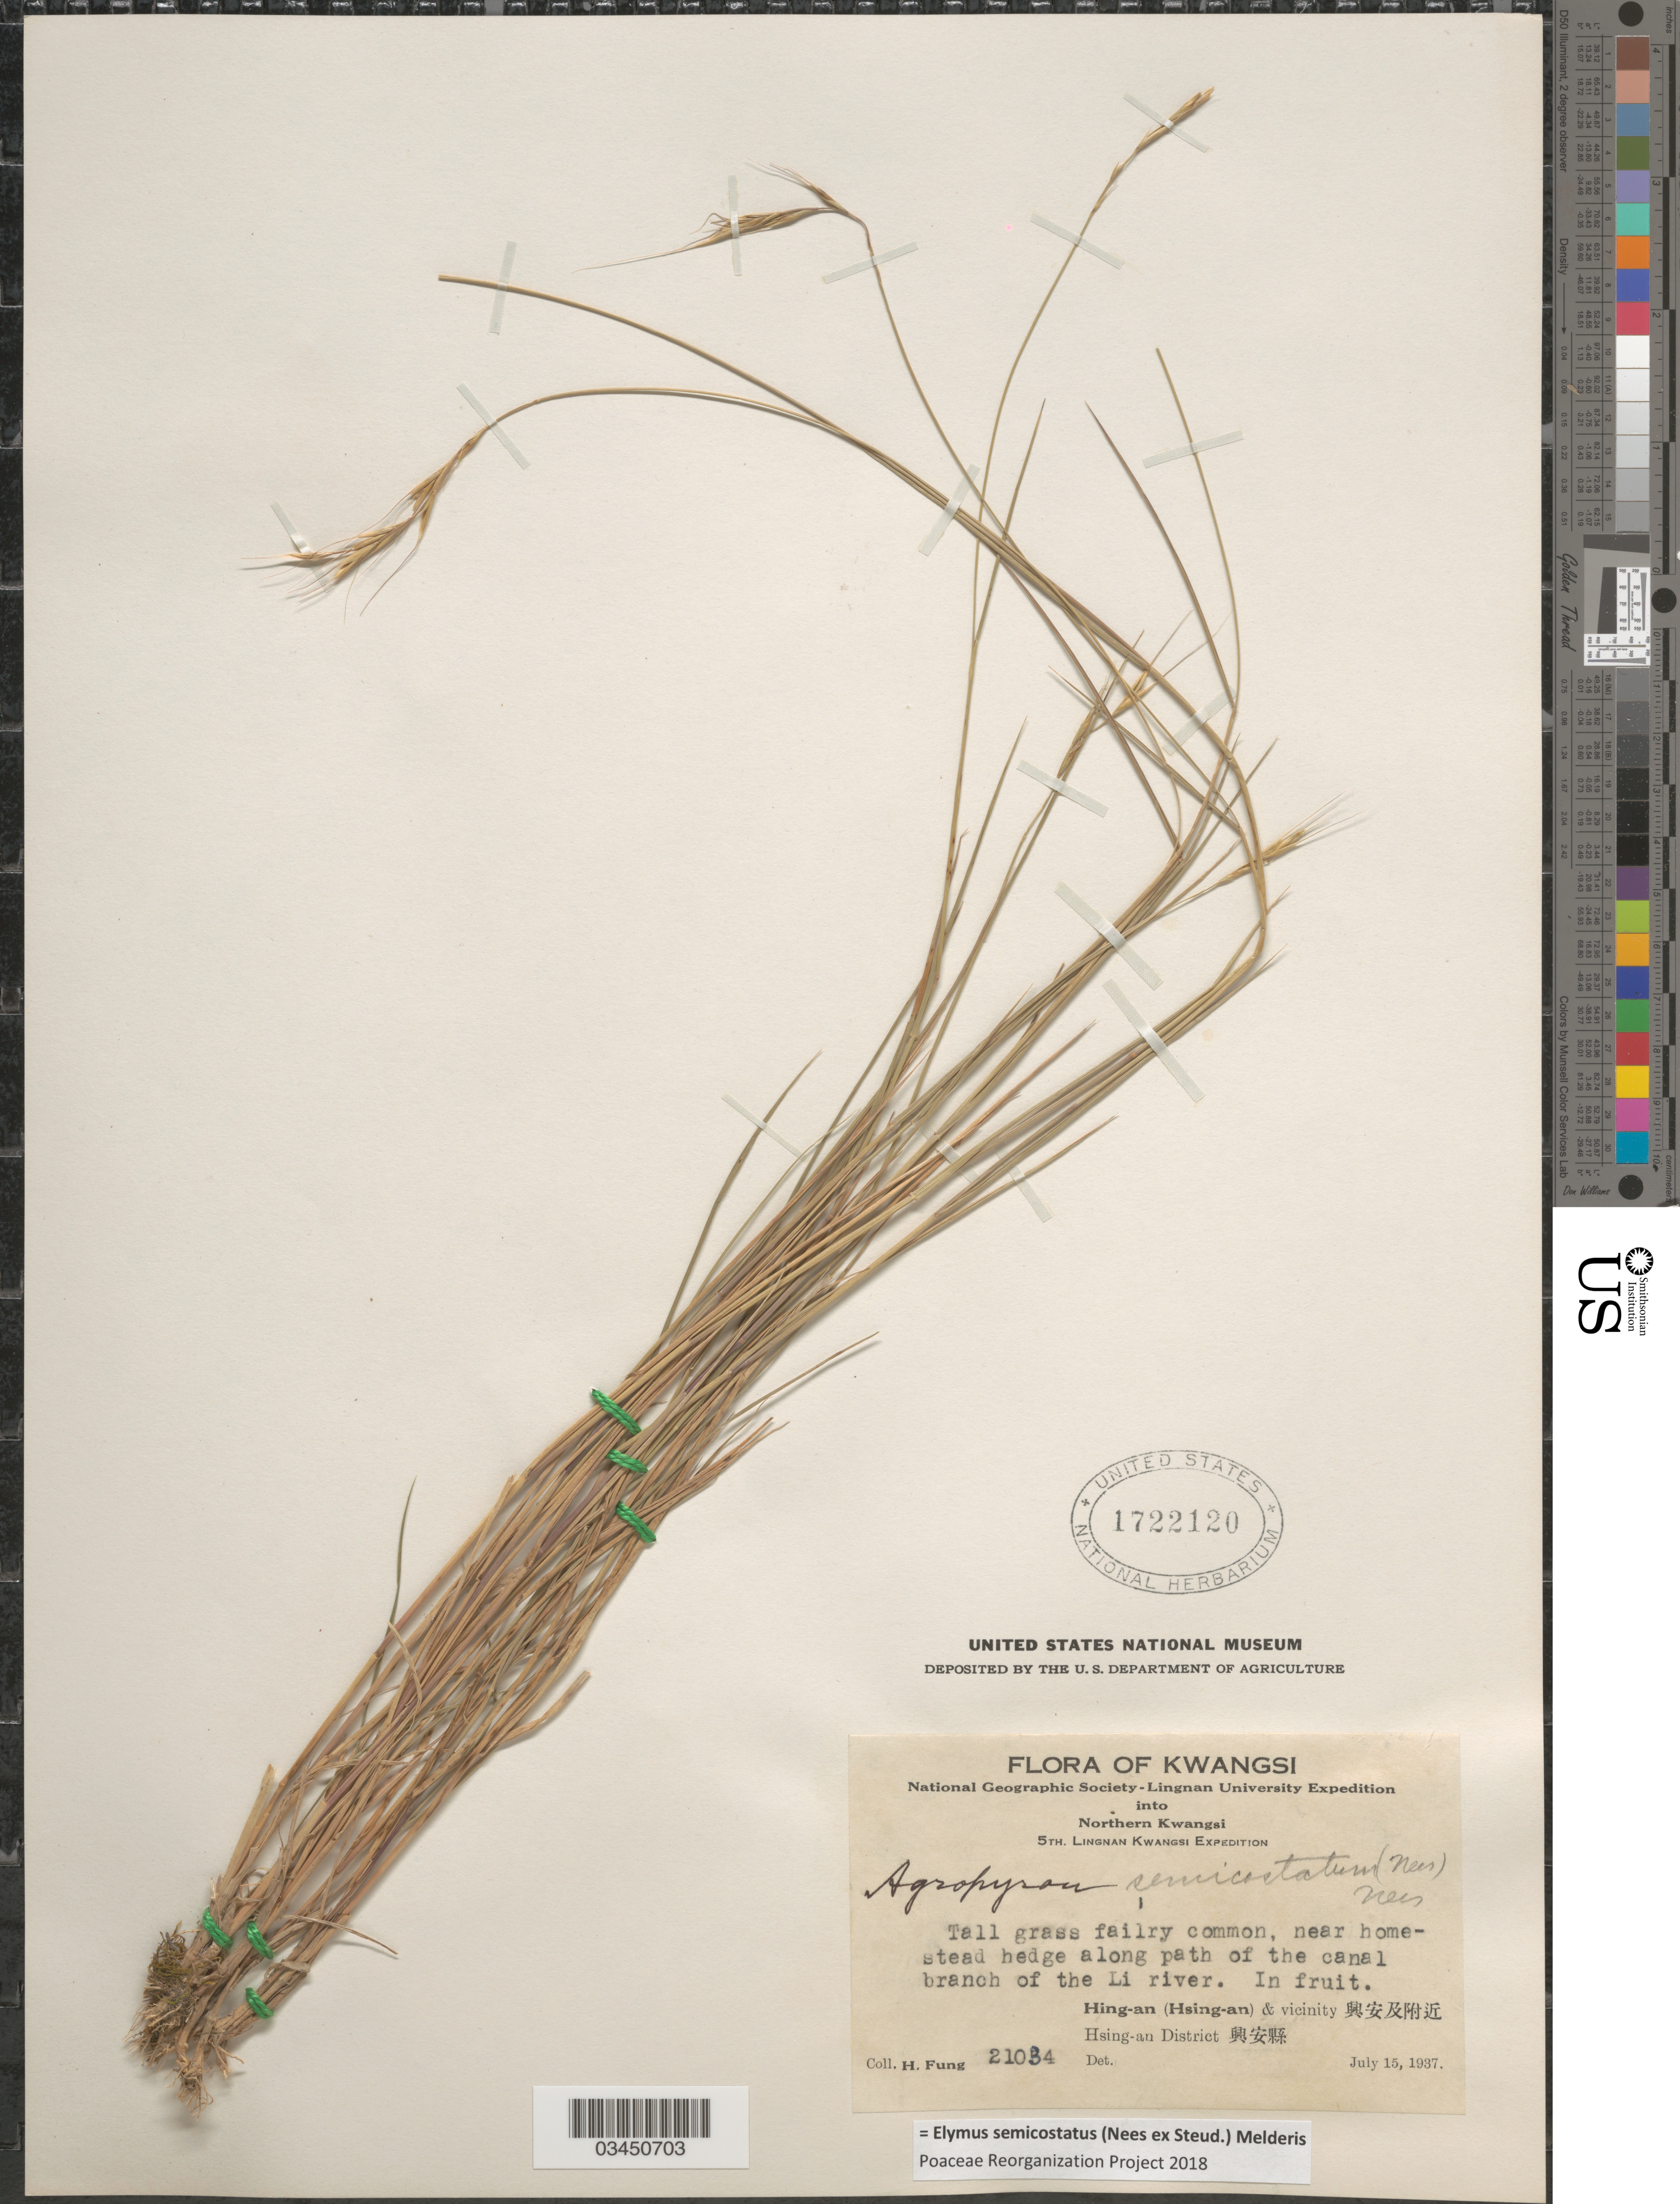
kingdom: Plantae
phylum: Tracheophyta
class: Liliopsida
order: Poales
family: Poaceae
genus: Elymus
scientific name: Elymus semicostatus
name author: (Nees ex Steud.) Melderis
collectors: H. Fung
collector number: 21034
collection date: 1937-07-15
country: China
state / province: Guangxi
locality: Kwangsi. National Geographic Society-Lingnan University Expedition into Northern Kwangsi. 5th. Lingnan Kwangsi Expedition. Near homestead hedge along path of the canal branch of the Li river. Hing-an (Hsing-an) & vicinity X. Hsing-an District X.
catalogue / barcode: US 1722120